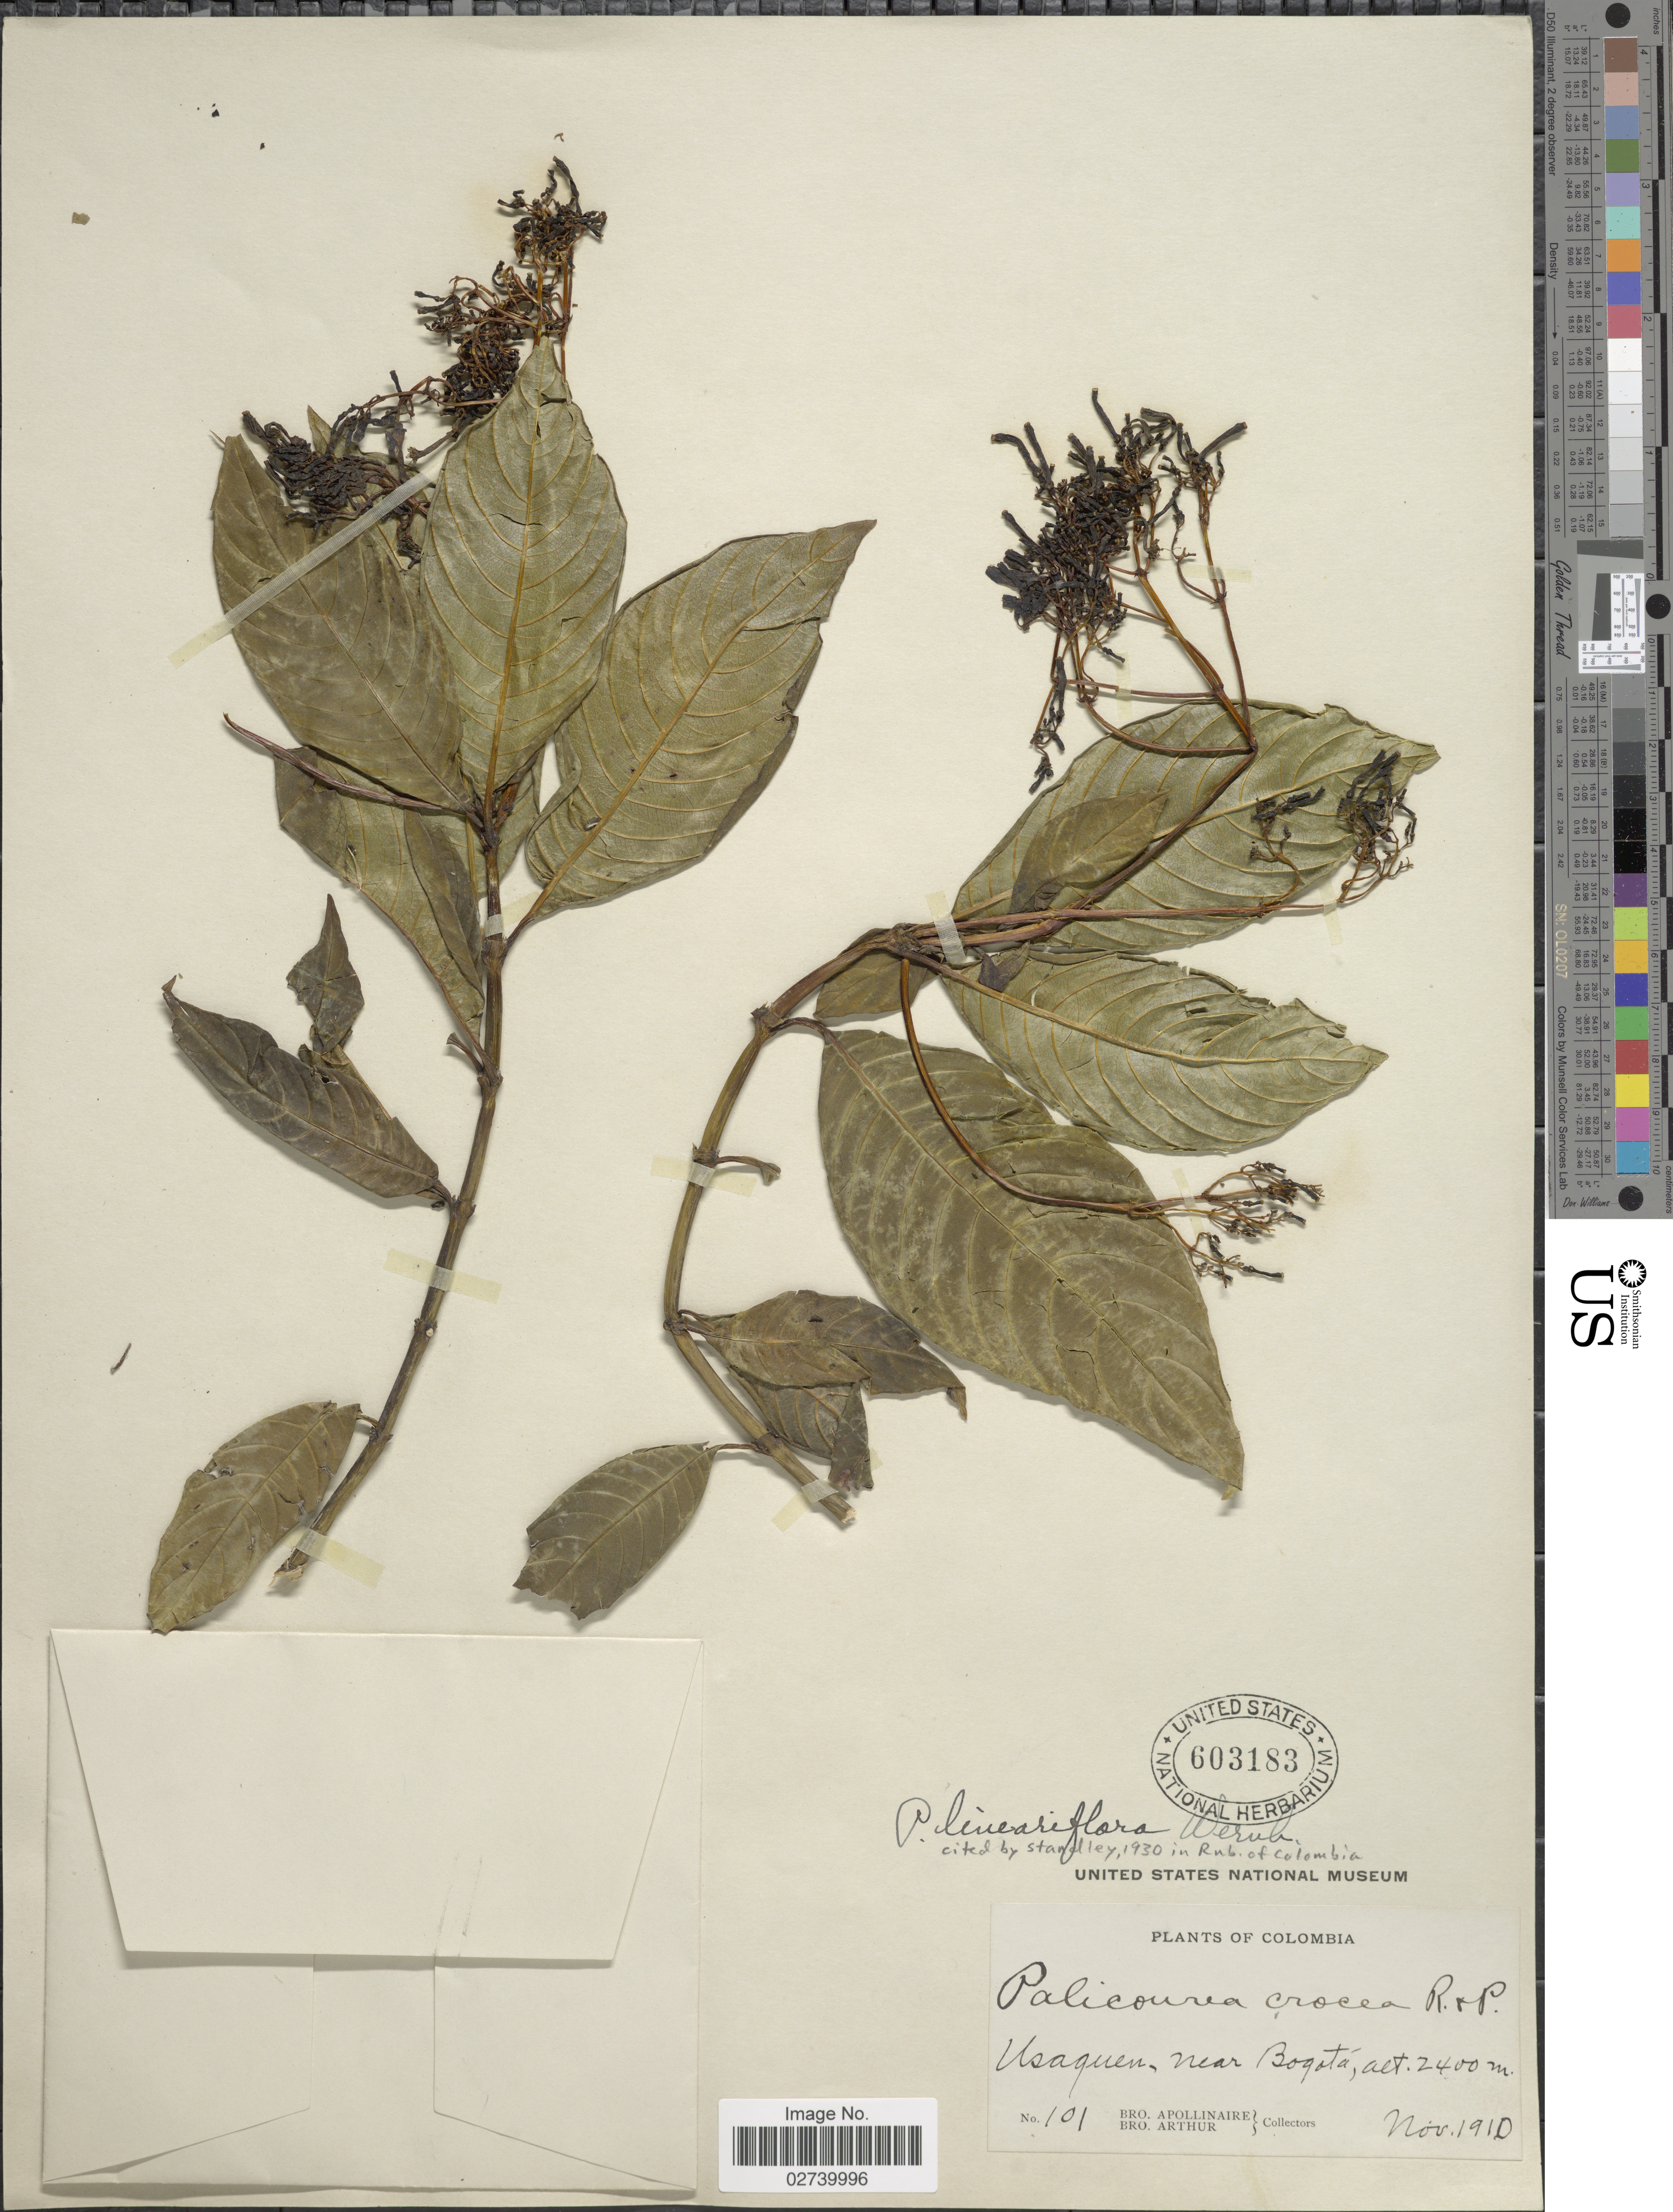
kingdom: Plantae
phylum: Tracheophyta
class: Magnoliopsida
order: Gentianales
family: Rubiaceae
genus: Palicourea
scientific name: Palicourea lineariflora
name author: Wernham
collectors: Bro. Apollinaire & Bro. Arthur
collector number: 101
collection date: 1910-11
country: Colombia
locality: Usaquen, near Bogotá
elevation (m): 2400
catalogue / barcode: US 603183